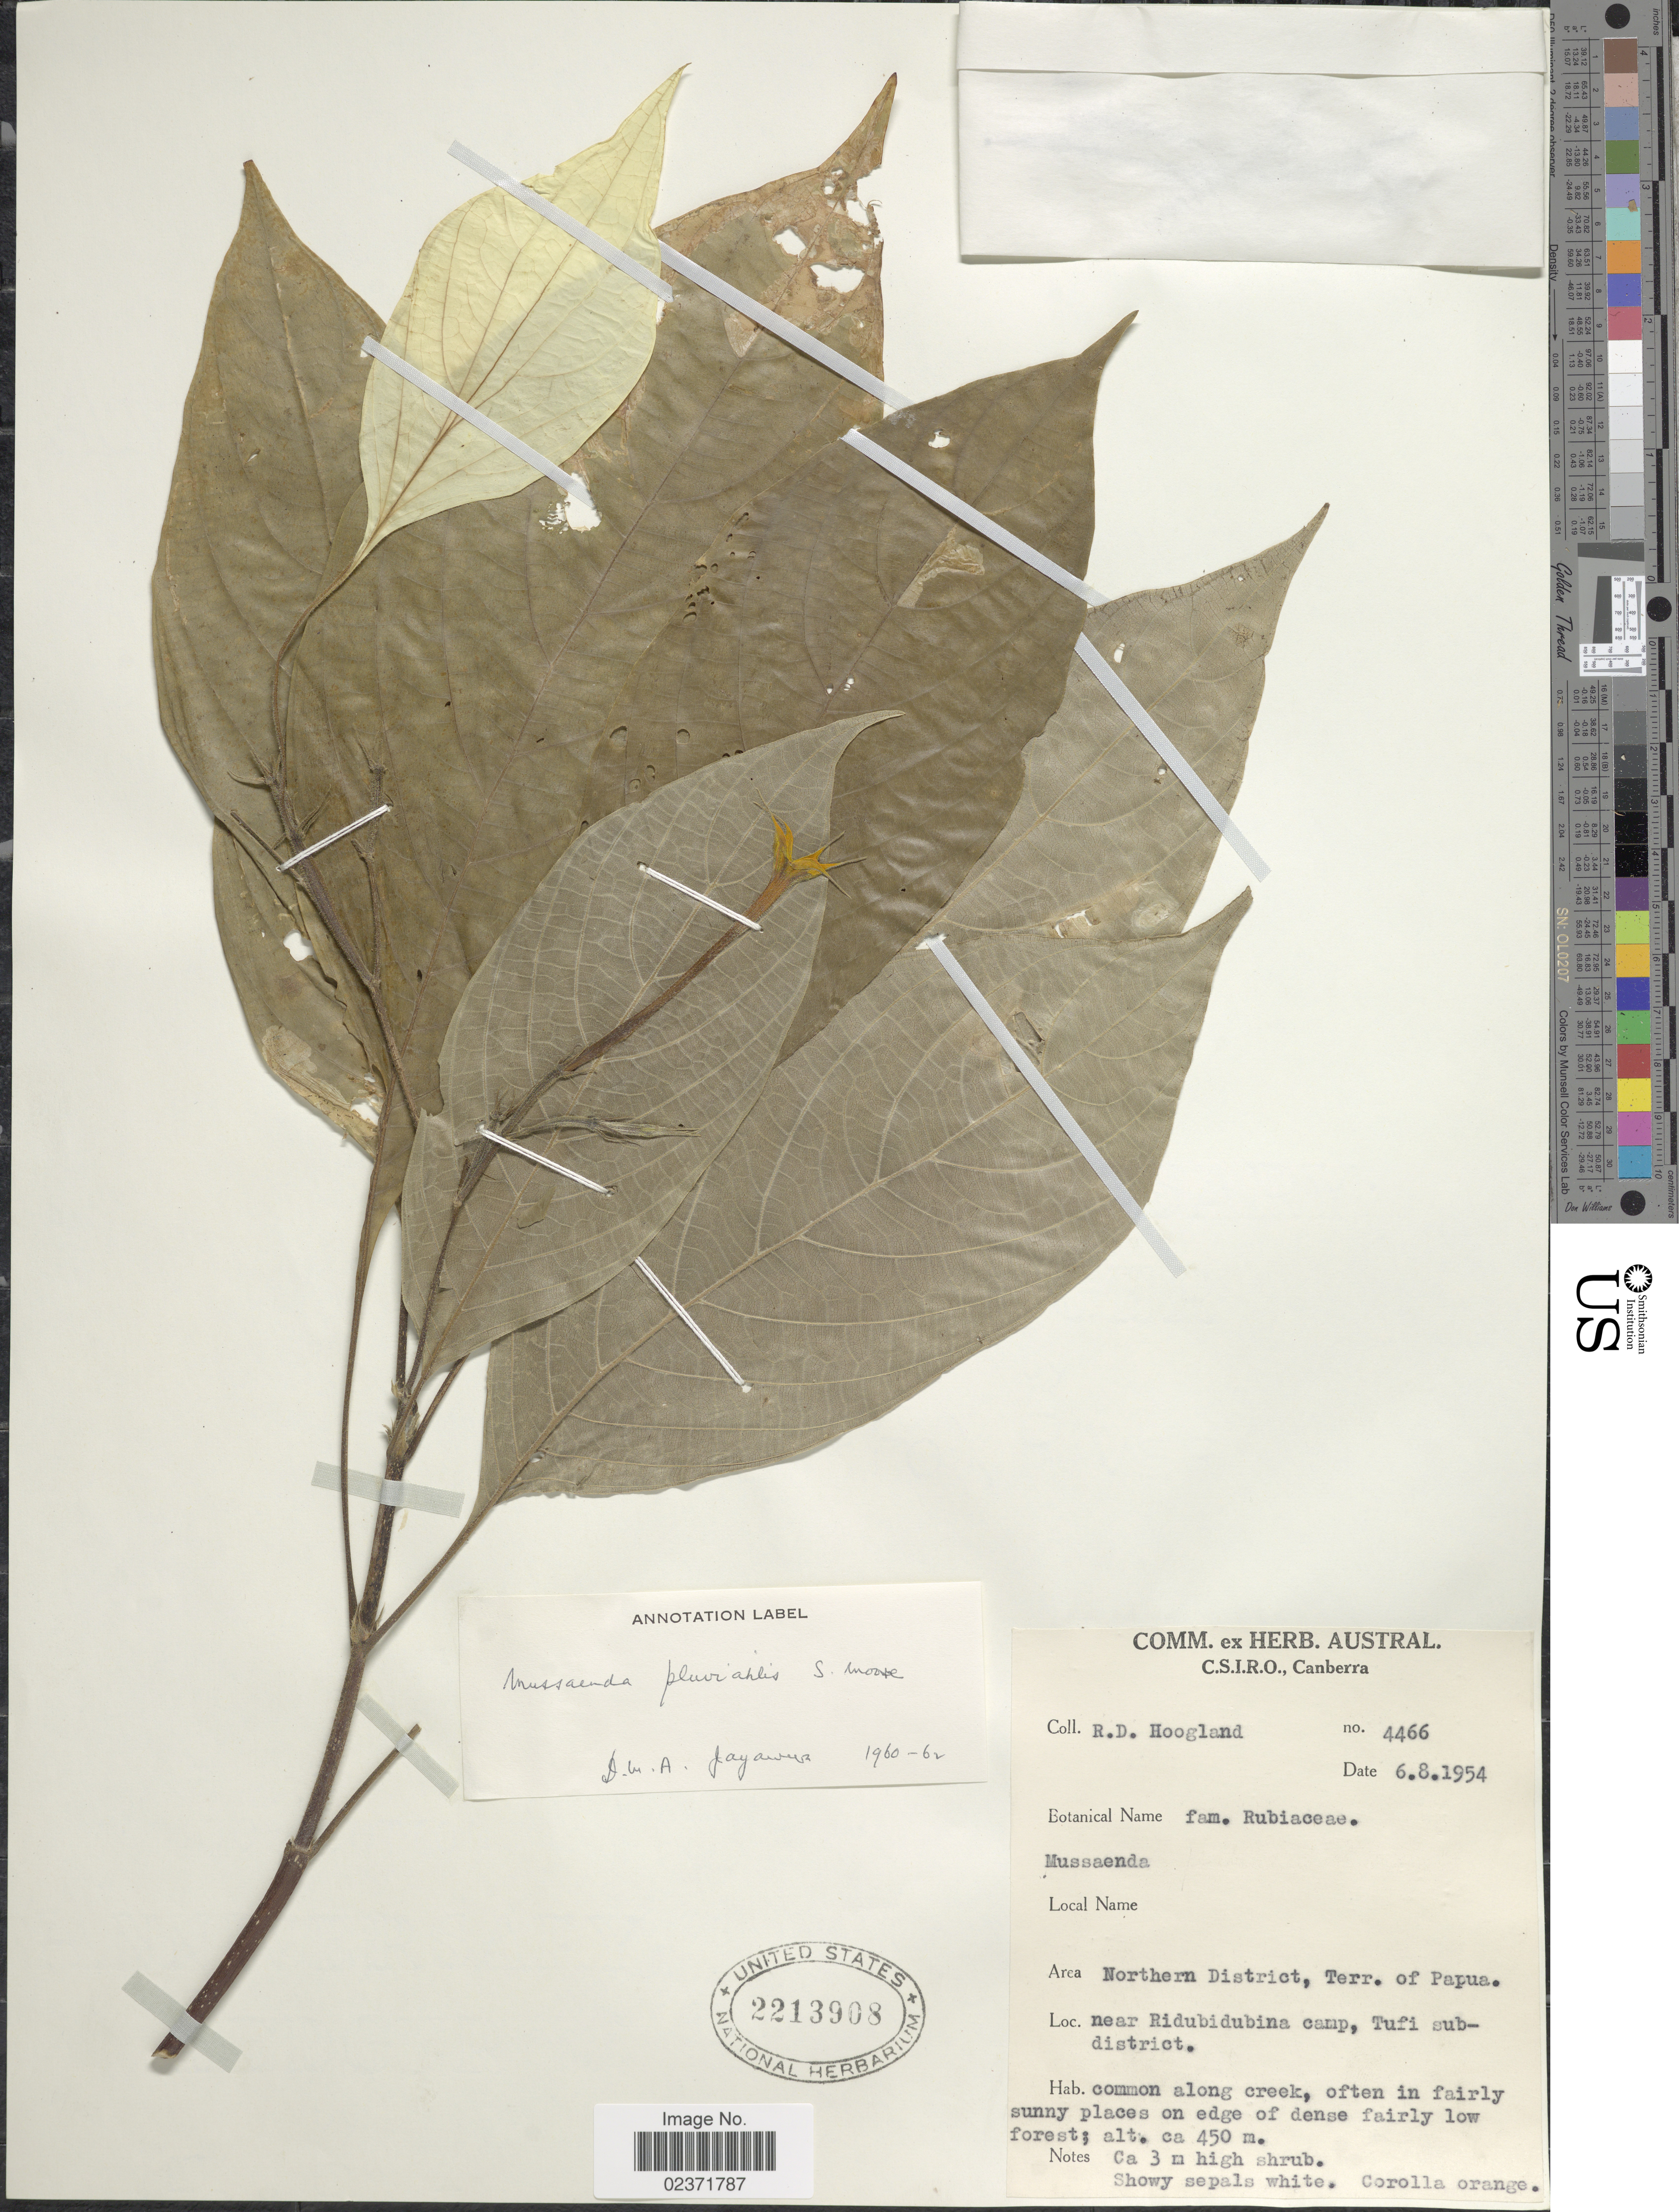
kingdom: Plantae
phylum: Tracheophyta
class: Magnoliopsida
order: Gentianales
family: Rubiaceae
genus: Mussaenda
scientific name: Mussaenda pluviatilis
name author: S. Moore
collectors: R. D. Hoogland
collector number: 4466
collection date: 1954-08-06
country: Papua New Guinea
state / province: Northern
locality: Northern District, Terr. of Papua, near Ridubidubina camp, Tufi subdistrict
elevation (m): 450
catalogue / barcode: US 2213908